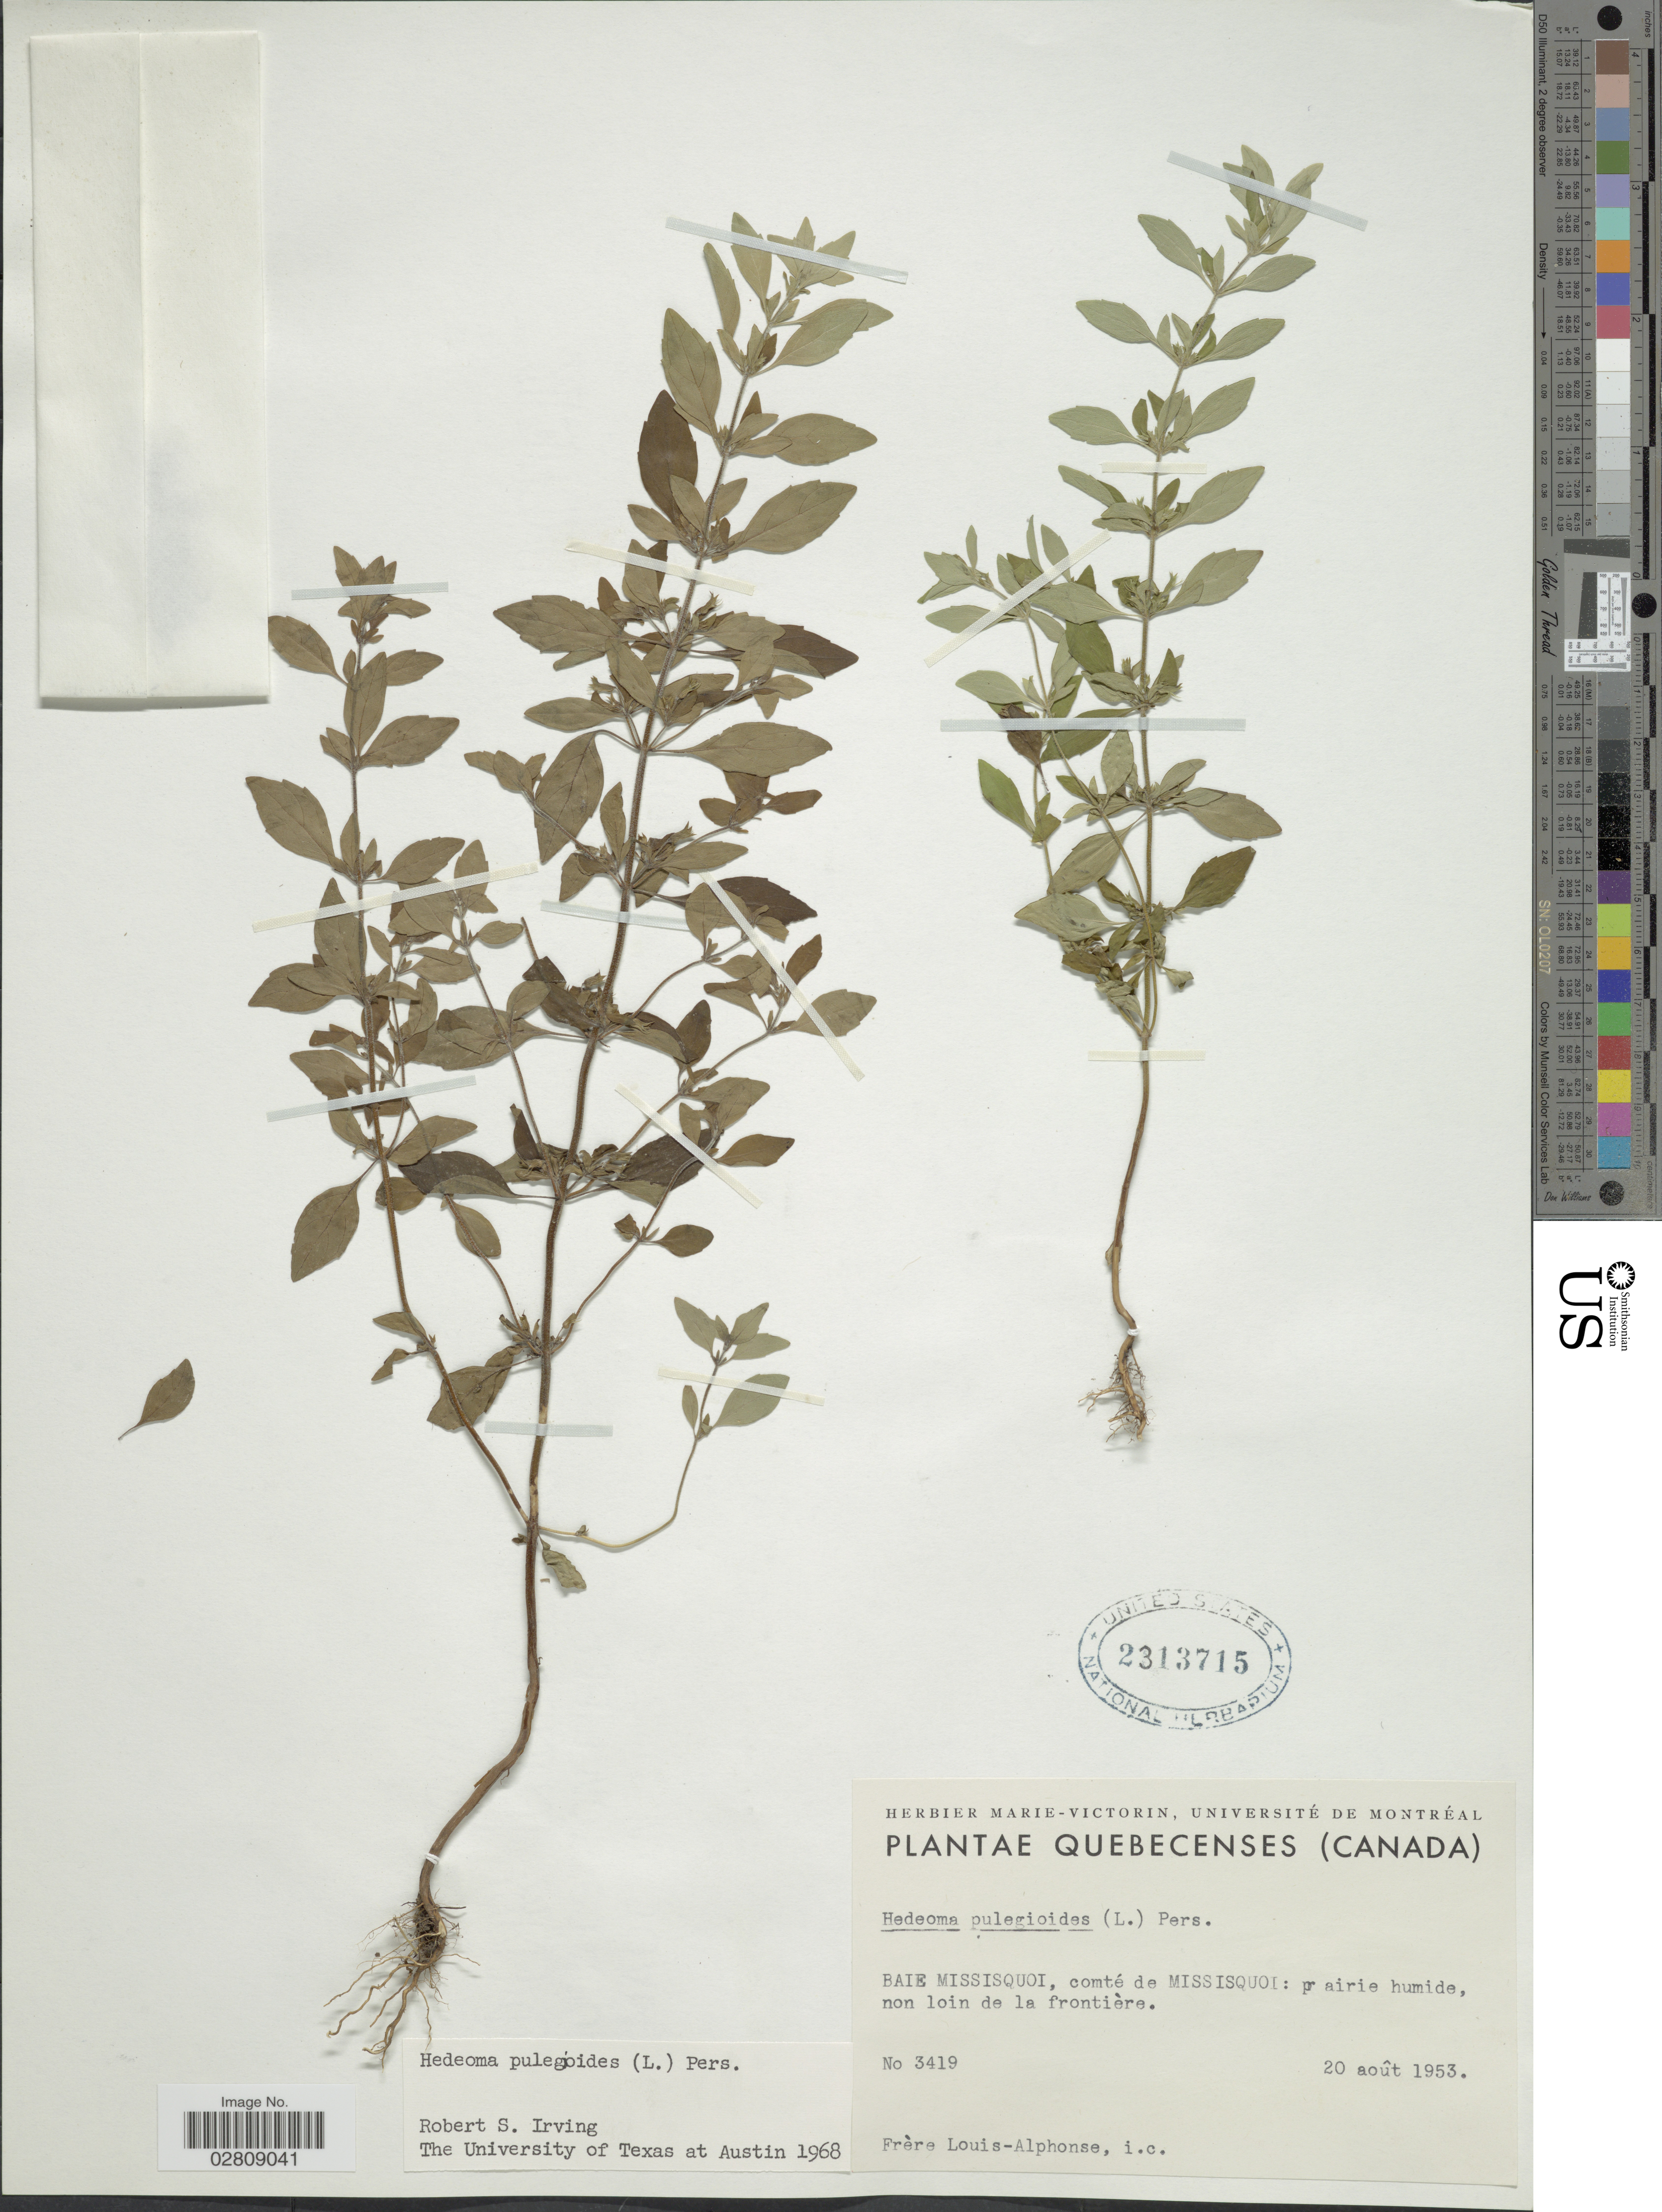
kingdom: Plantae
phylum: Tracheophyta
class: Magnoliopsida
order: Lamiales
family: Lamiaceae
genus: Hedeoma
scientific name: Hedeoma pulegioides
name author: (L.) Pers.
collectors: F. Louis-Alphonse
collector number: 3419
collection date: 1953-08-20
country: Canada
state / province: Quebec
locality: Baie Missisquoi, comté de Missisquoi: prairie humide non loin de la frontière.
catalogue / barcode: US 2313715